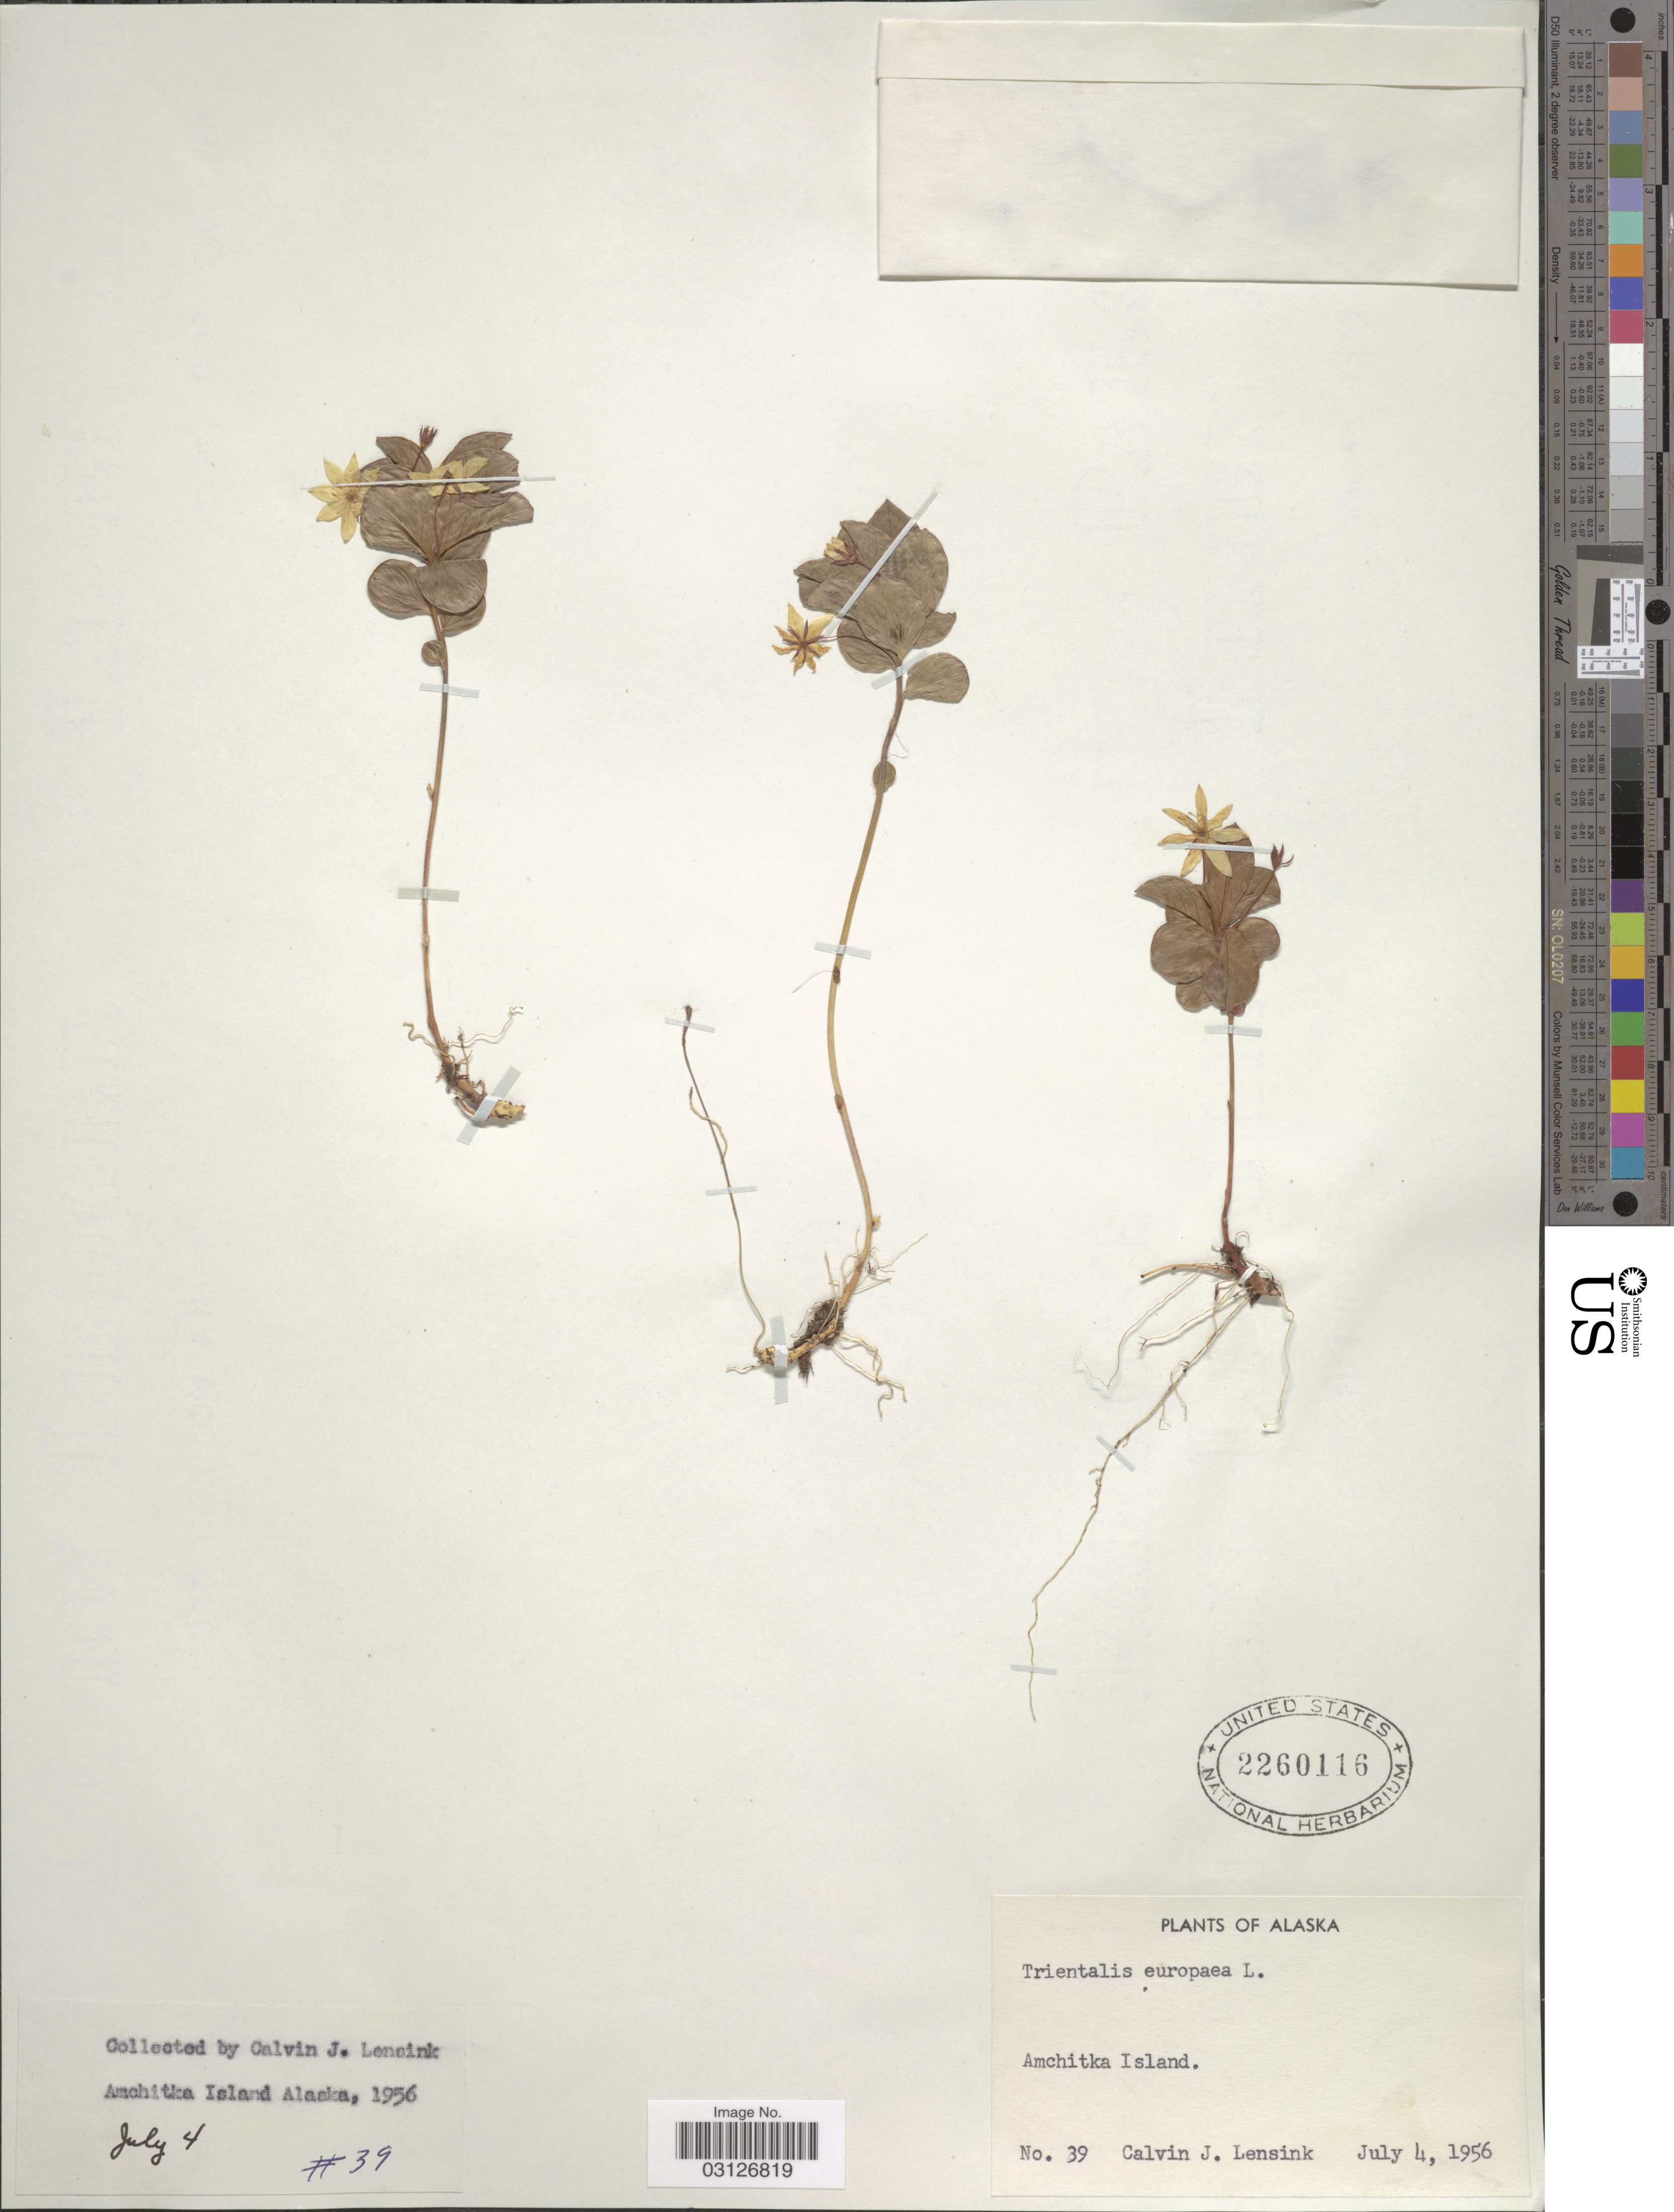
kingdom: Plantae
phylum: Tracheophyta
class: Magnoliopsida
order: Ericales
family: Primulaceae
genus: Trientalis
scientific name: Trientalis europaea subsp. arctica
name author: (Fisch. ex Hook.) Hultén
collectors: C. Lensink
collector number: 39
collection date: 1956-07-04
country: United States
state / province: Alaska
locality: Amchitka Island.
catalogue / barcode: US 2260116